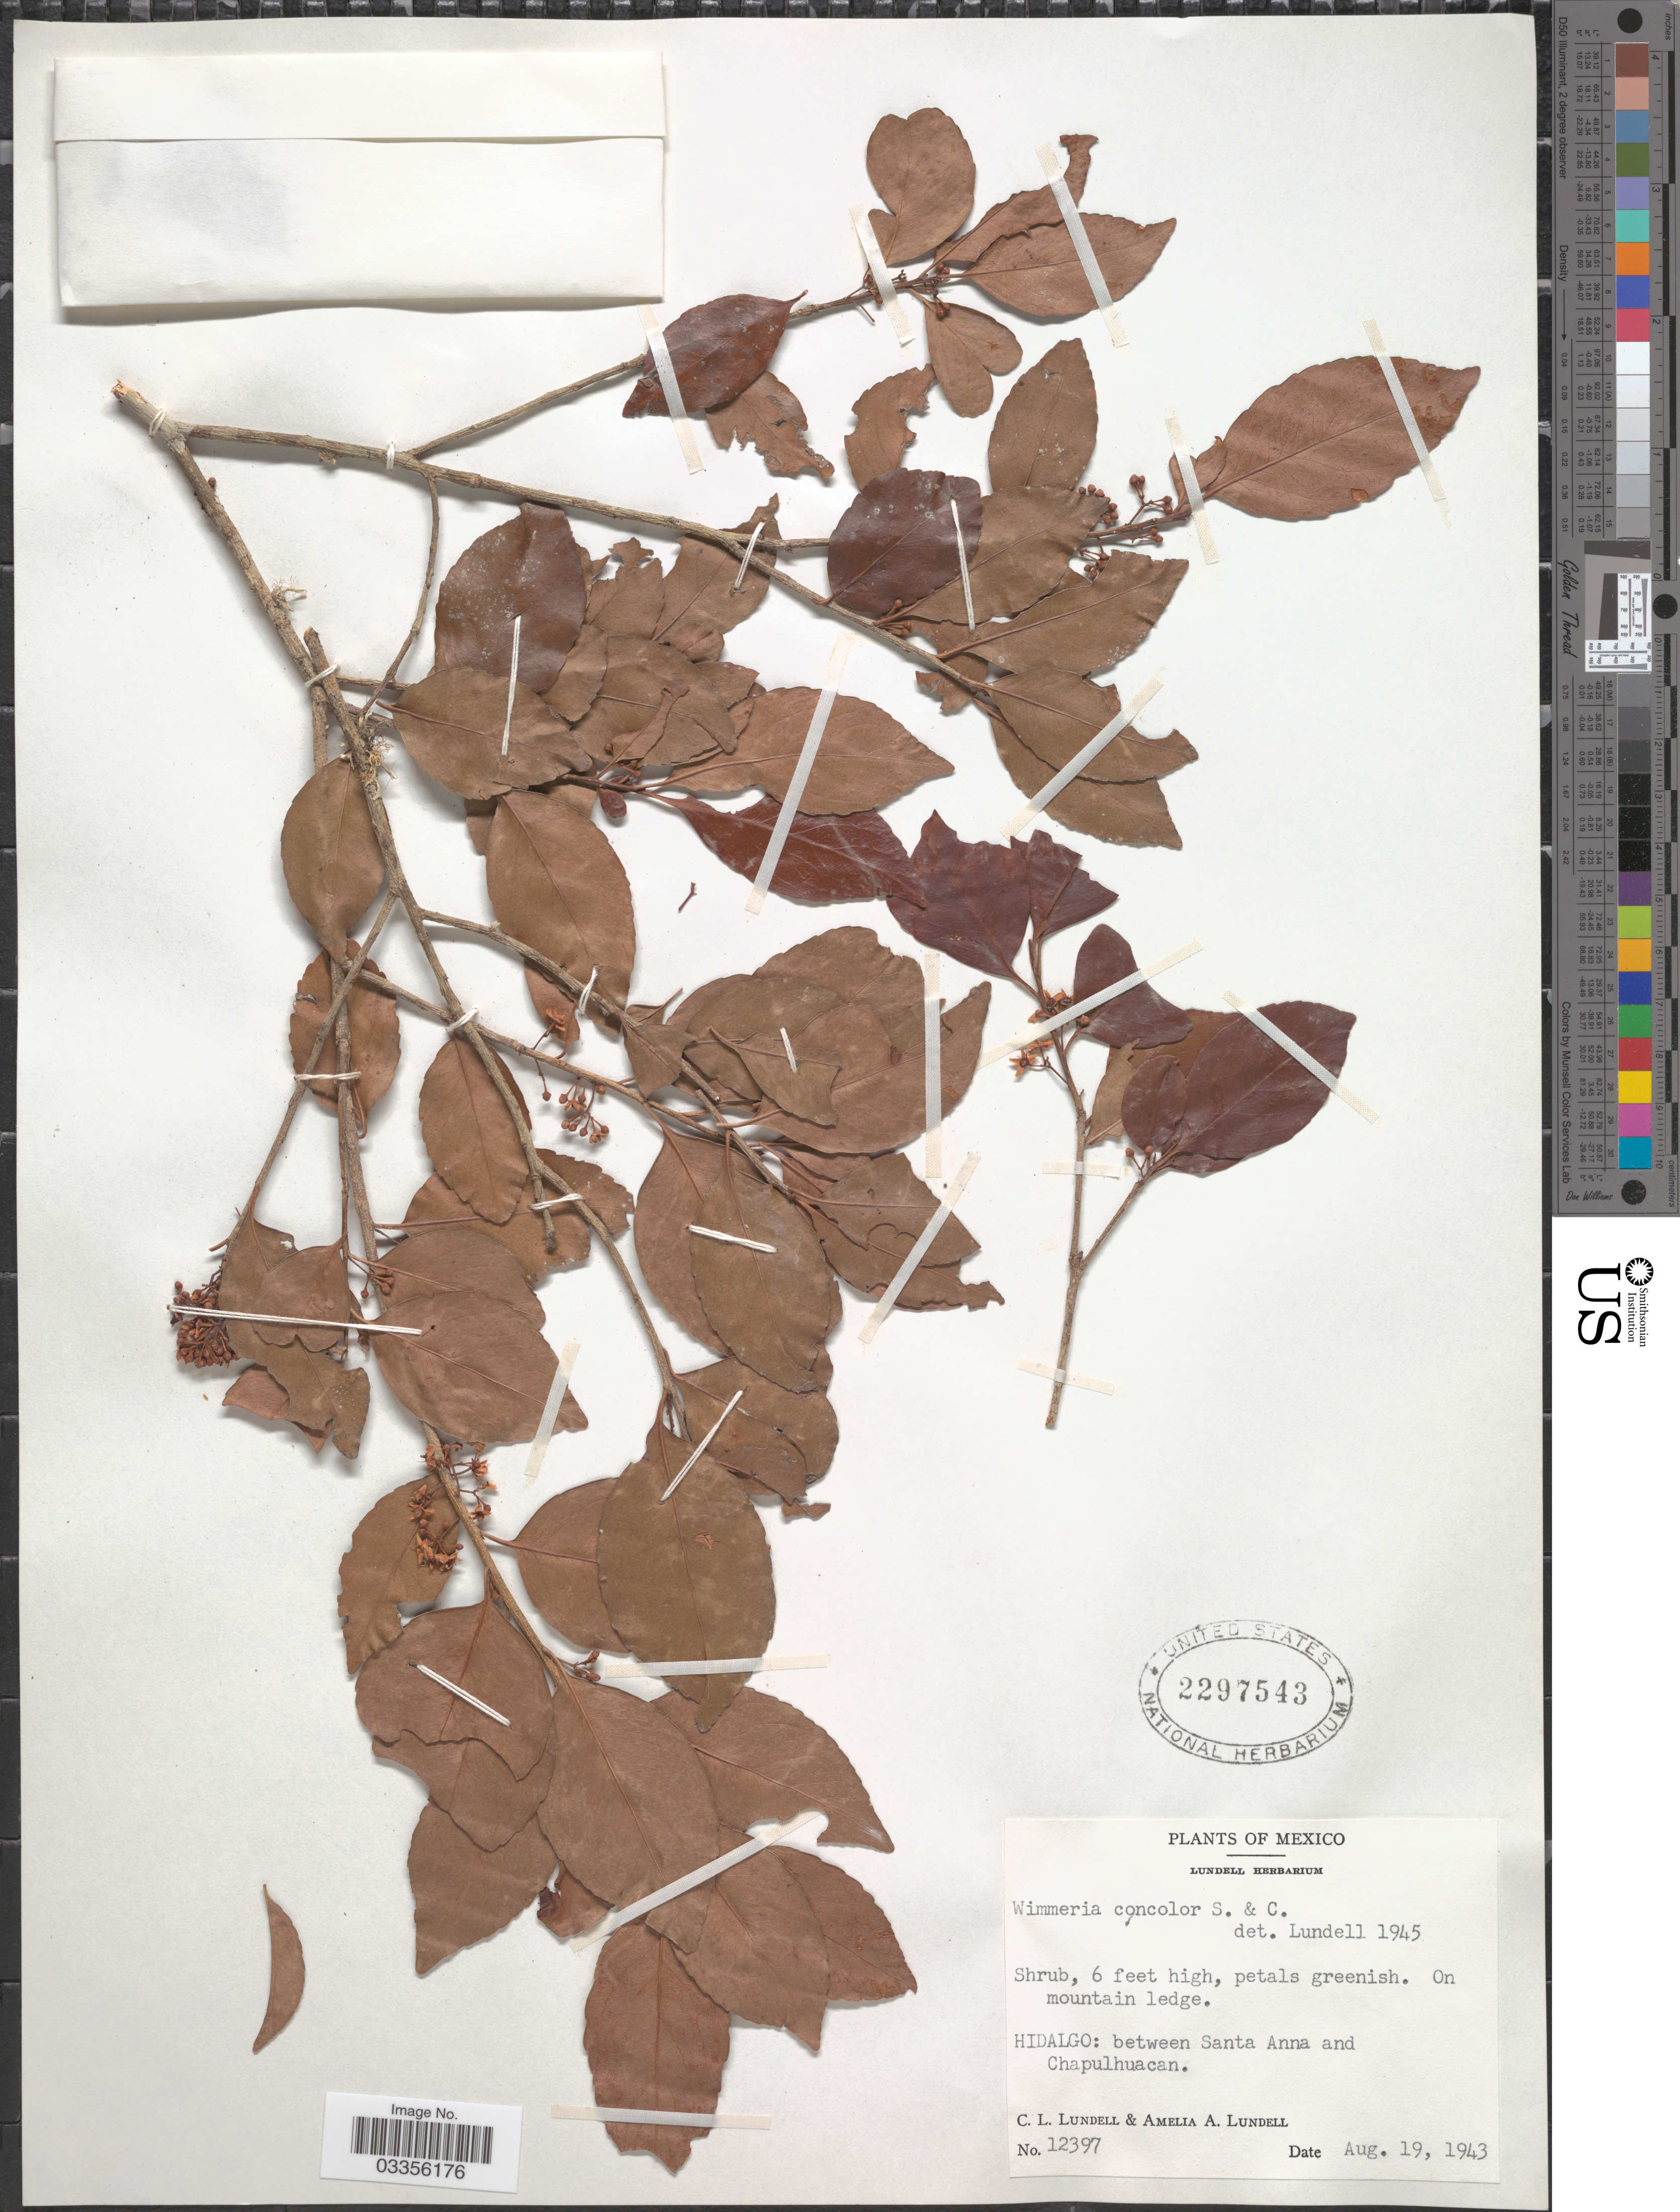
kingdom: Plantae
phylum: Tracheophyta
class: Magnoliopsida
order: Celastrales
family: Celastraceae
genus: Wimmeria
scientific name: Wimmeria concolor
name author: Schltdl. & Cham.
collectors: C. L. Lundell & A. A. Lundell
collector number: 12397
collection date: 1943-08-19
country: Mexico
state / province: Hidalgo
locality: Between Santa Anna and Chapulhuacan.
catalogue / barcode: US 2297543